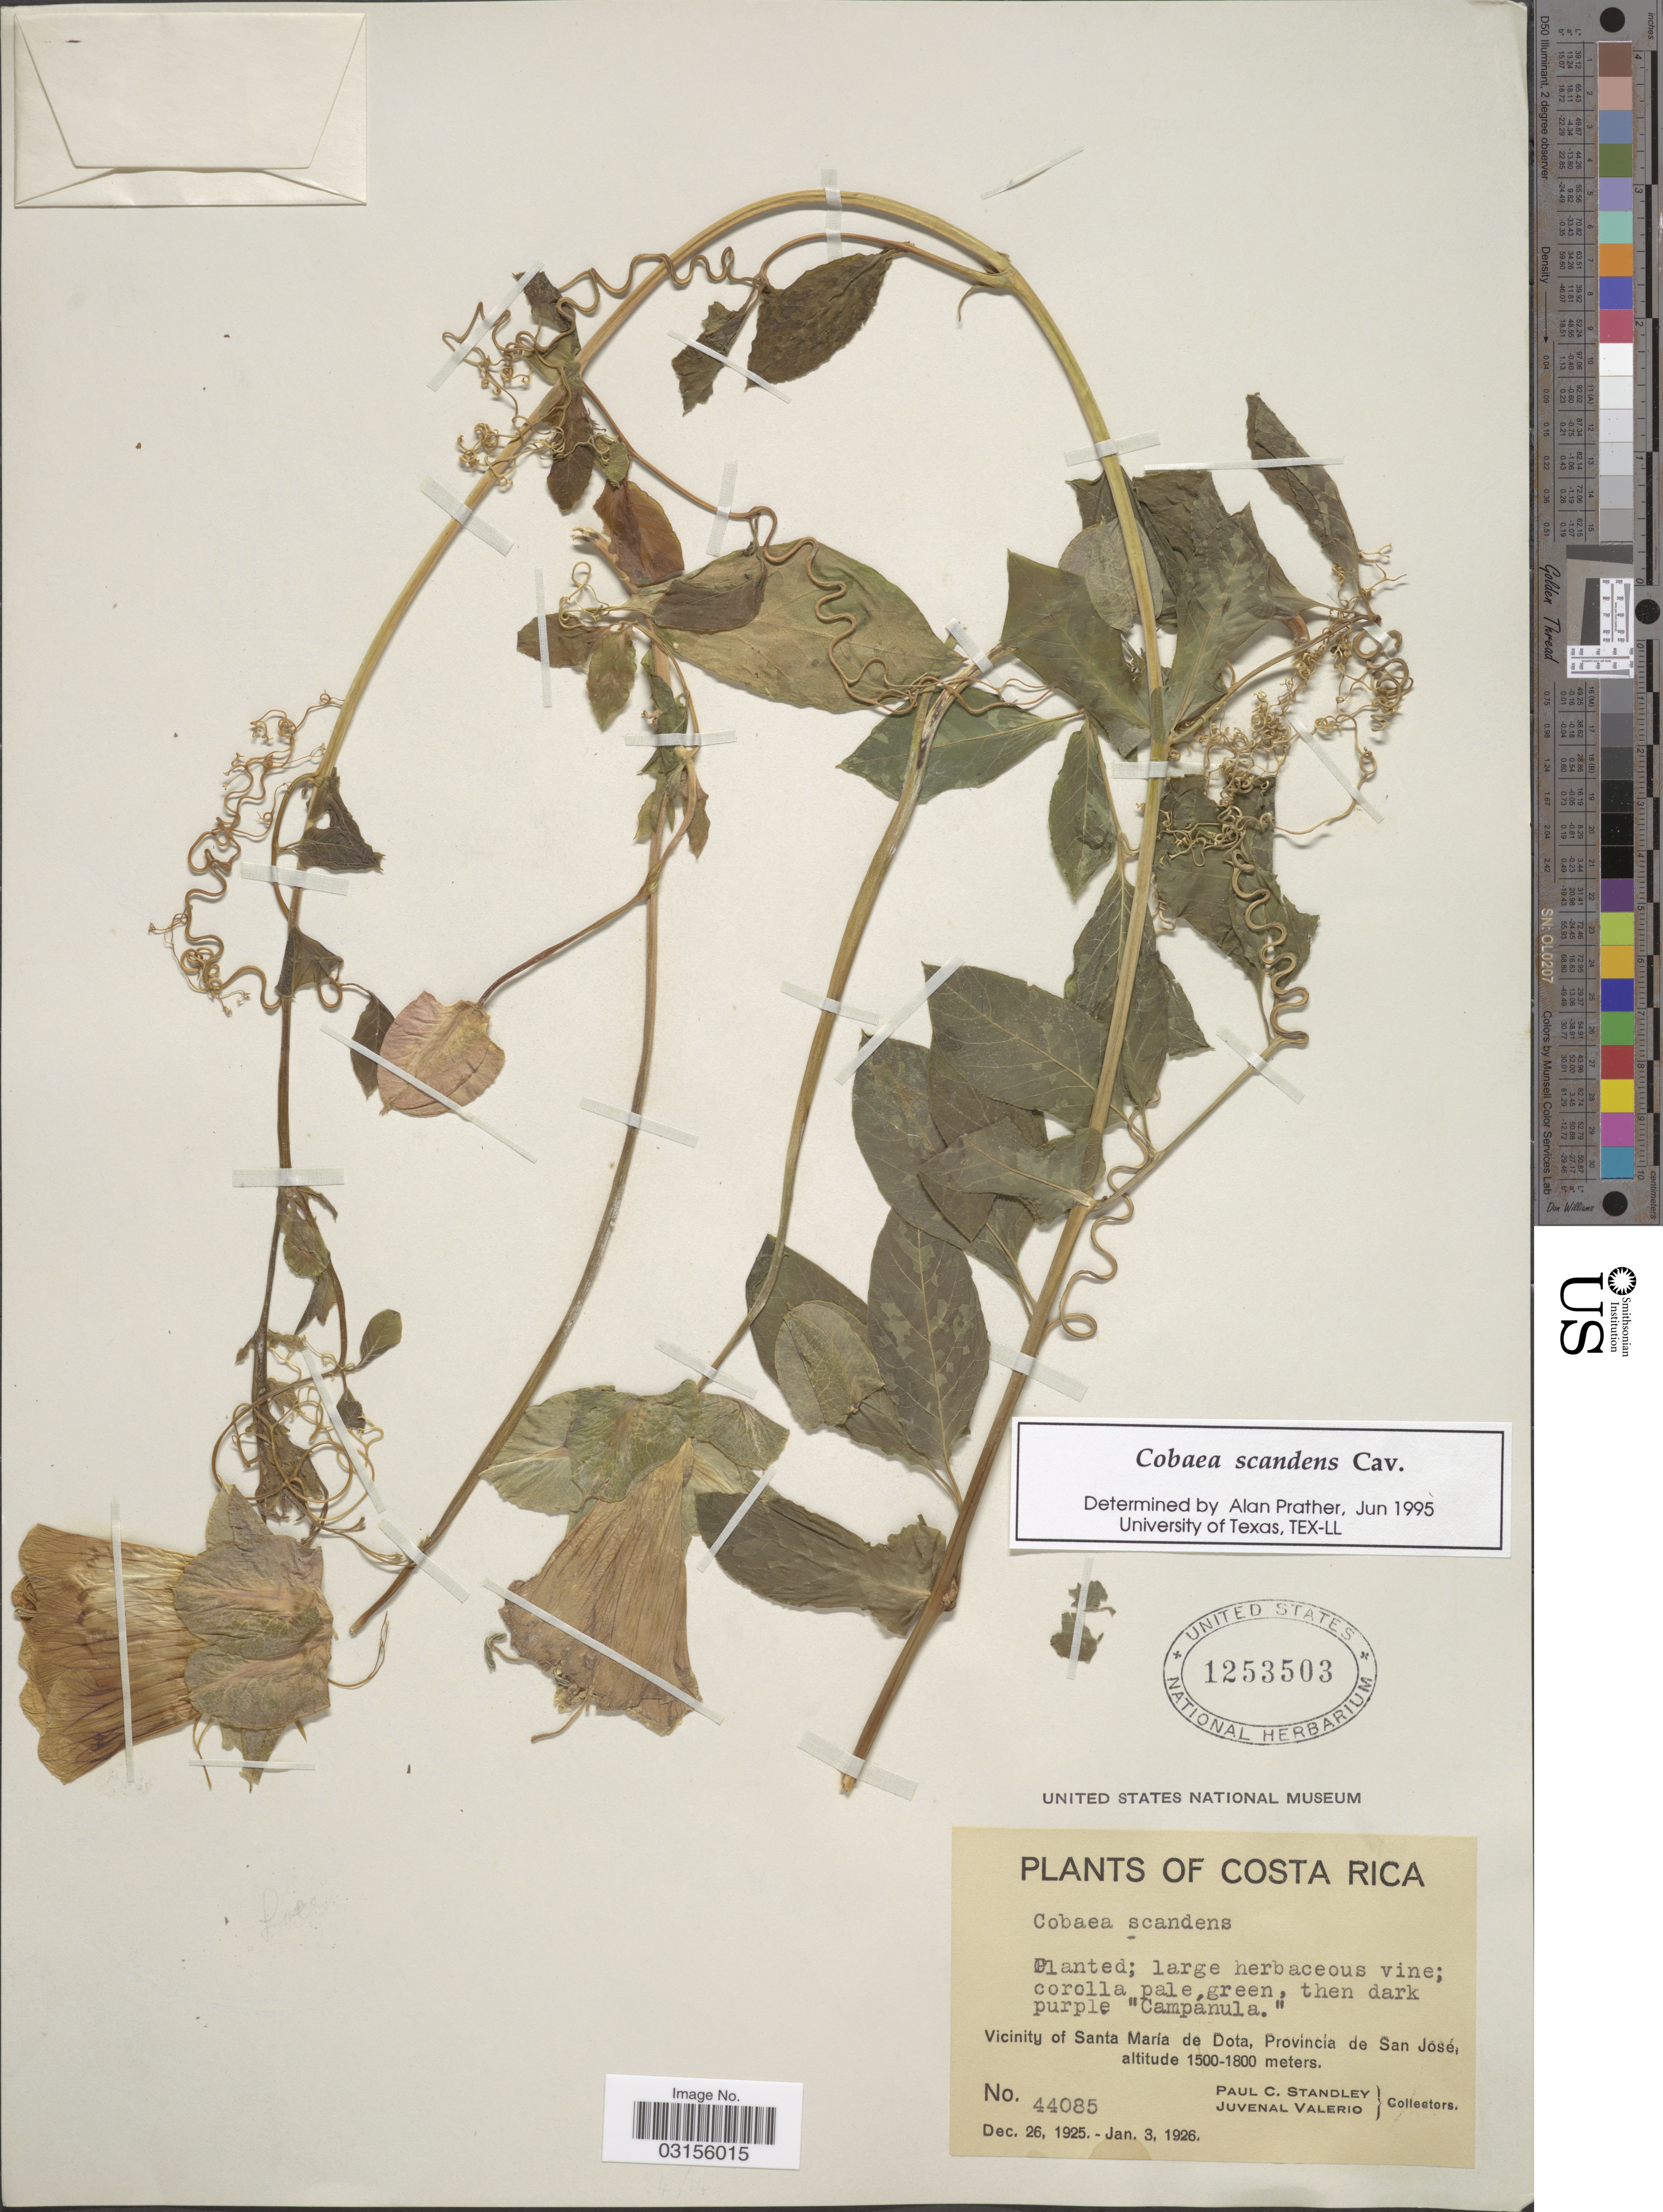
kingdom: Plantae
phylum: Tracheophyta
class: Magnoliopsida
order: Ericales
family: Polemoniaceae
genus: Cobaea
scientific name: Cobaea scandens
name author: Cav.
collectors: P. C. Standley & J. Valerio R.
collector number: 44085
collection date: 1925-12-26/1926-01-03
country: Costa Rica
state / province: San José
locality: Vicinity of Santa María de Dota.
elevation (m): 1500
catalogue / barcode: US 1253503